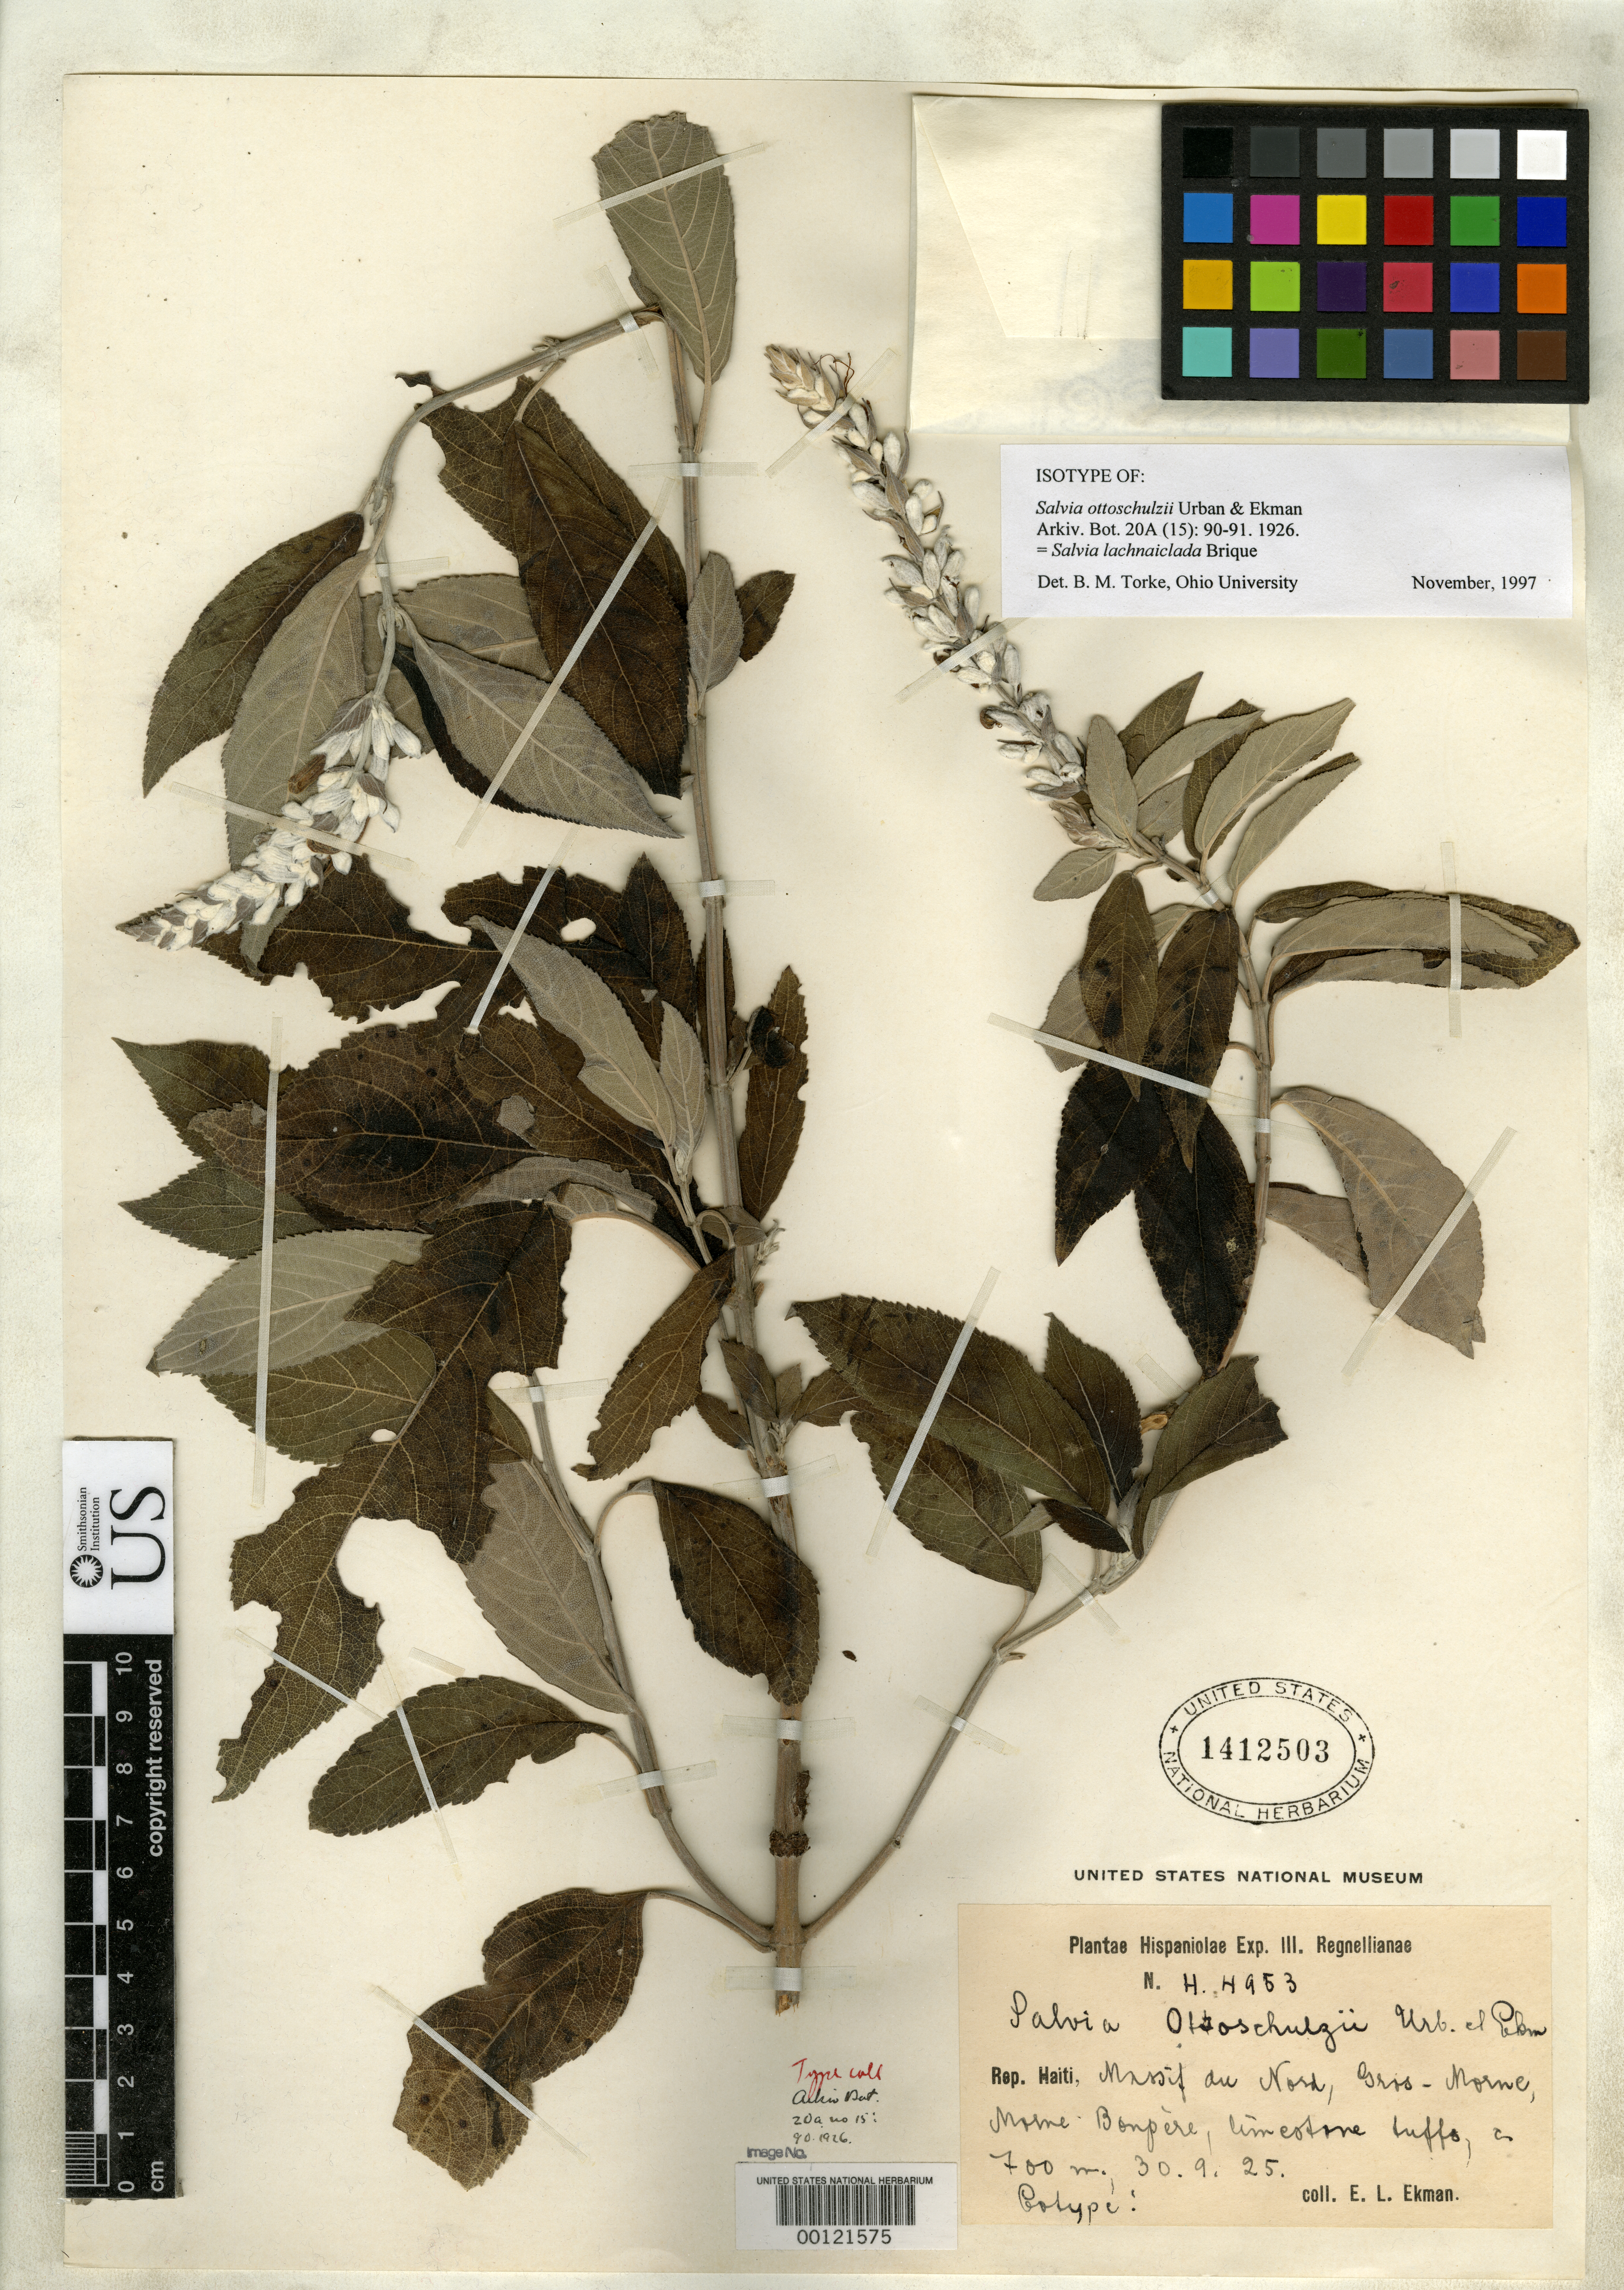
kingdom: Plantae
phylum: Tracheophyta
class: Magnoliopsida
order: Lamiales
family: Lamiaceae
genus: Salvia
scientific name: Salvia ottoschulzii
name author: Urb. & Ekman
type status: Isotype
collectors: E. L. Ekman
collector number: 4953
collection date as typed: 30 Sep 1925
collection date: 1925-09-30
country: Haiti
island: Hispaniola Island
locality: Massif du Nord, Gros-Morne, Mornebonpere.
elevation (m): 700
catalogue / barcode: US 1412503